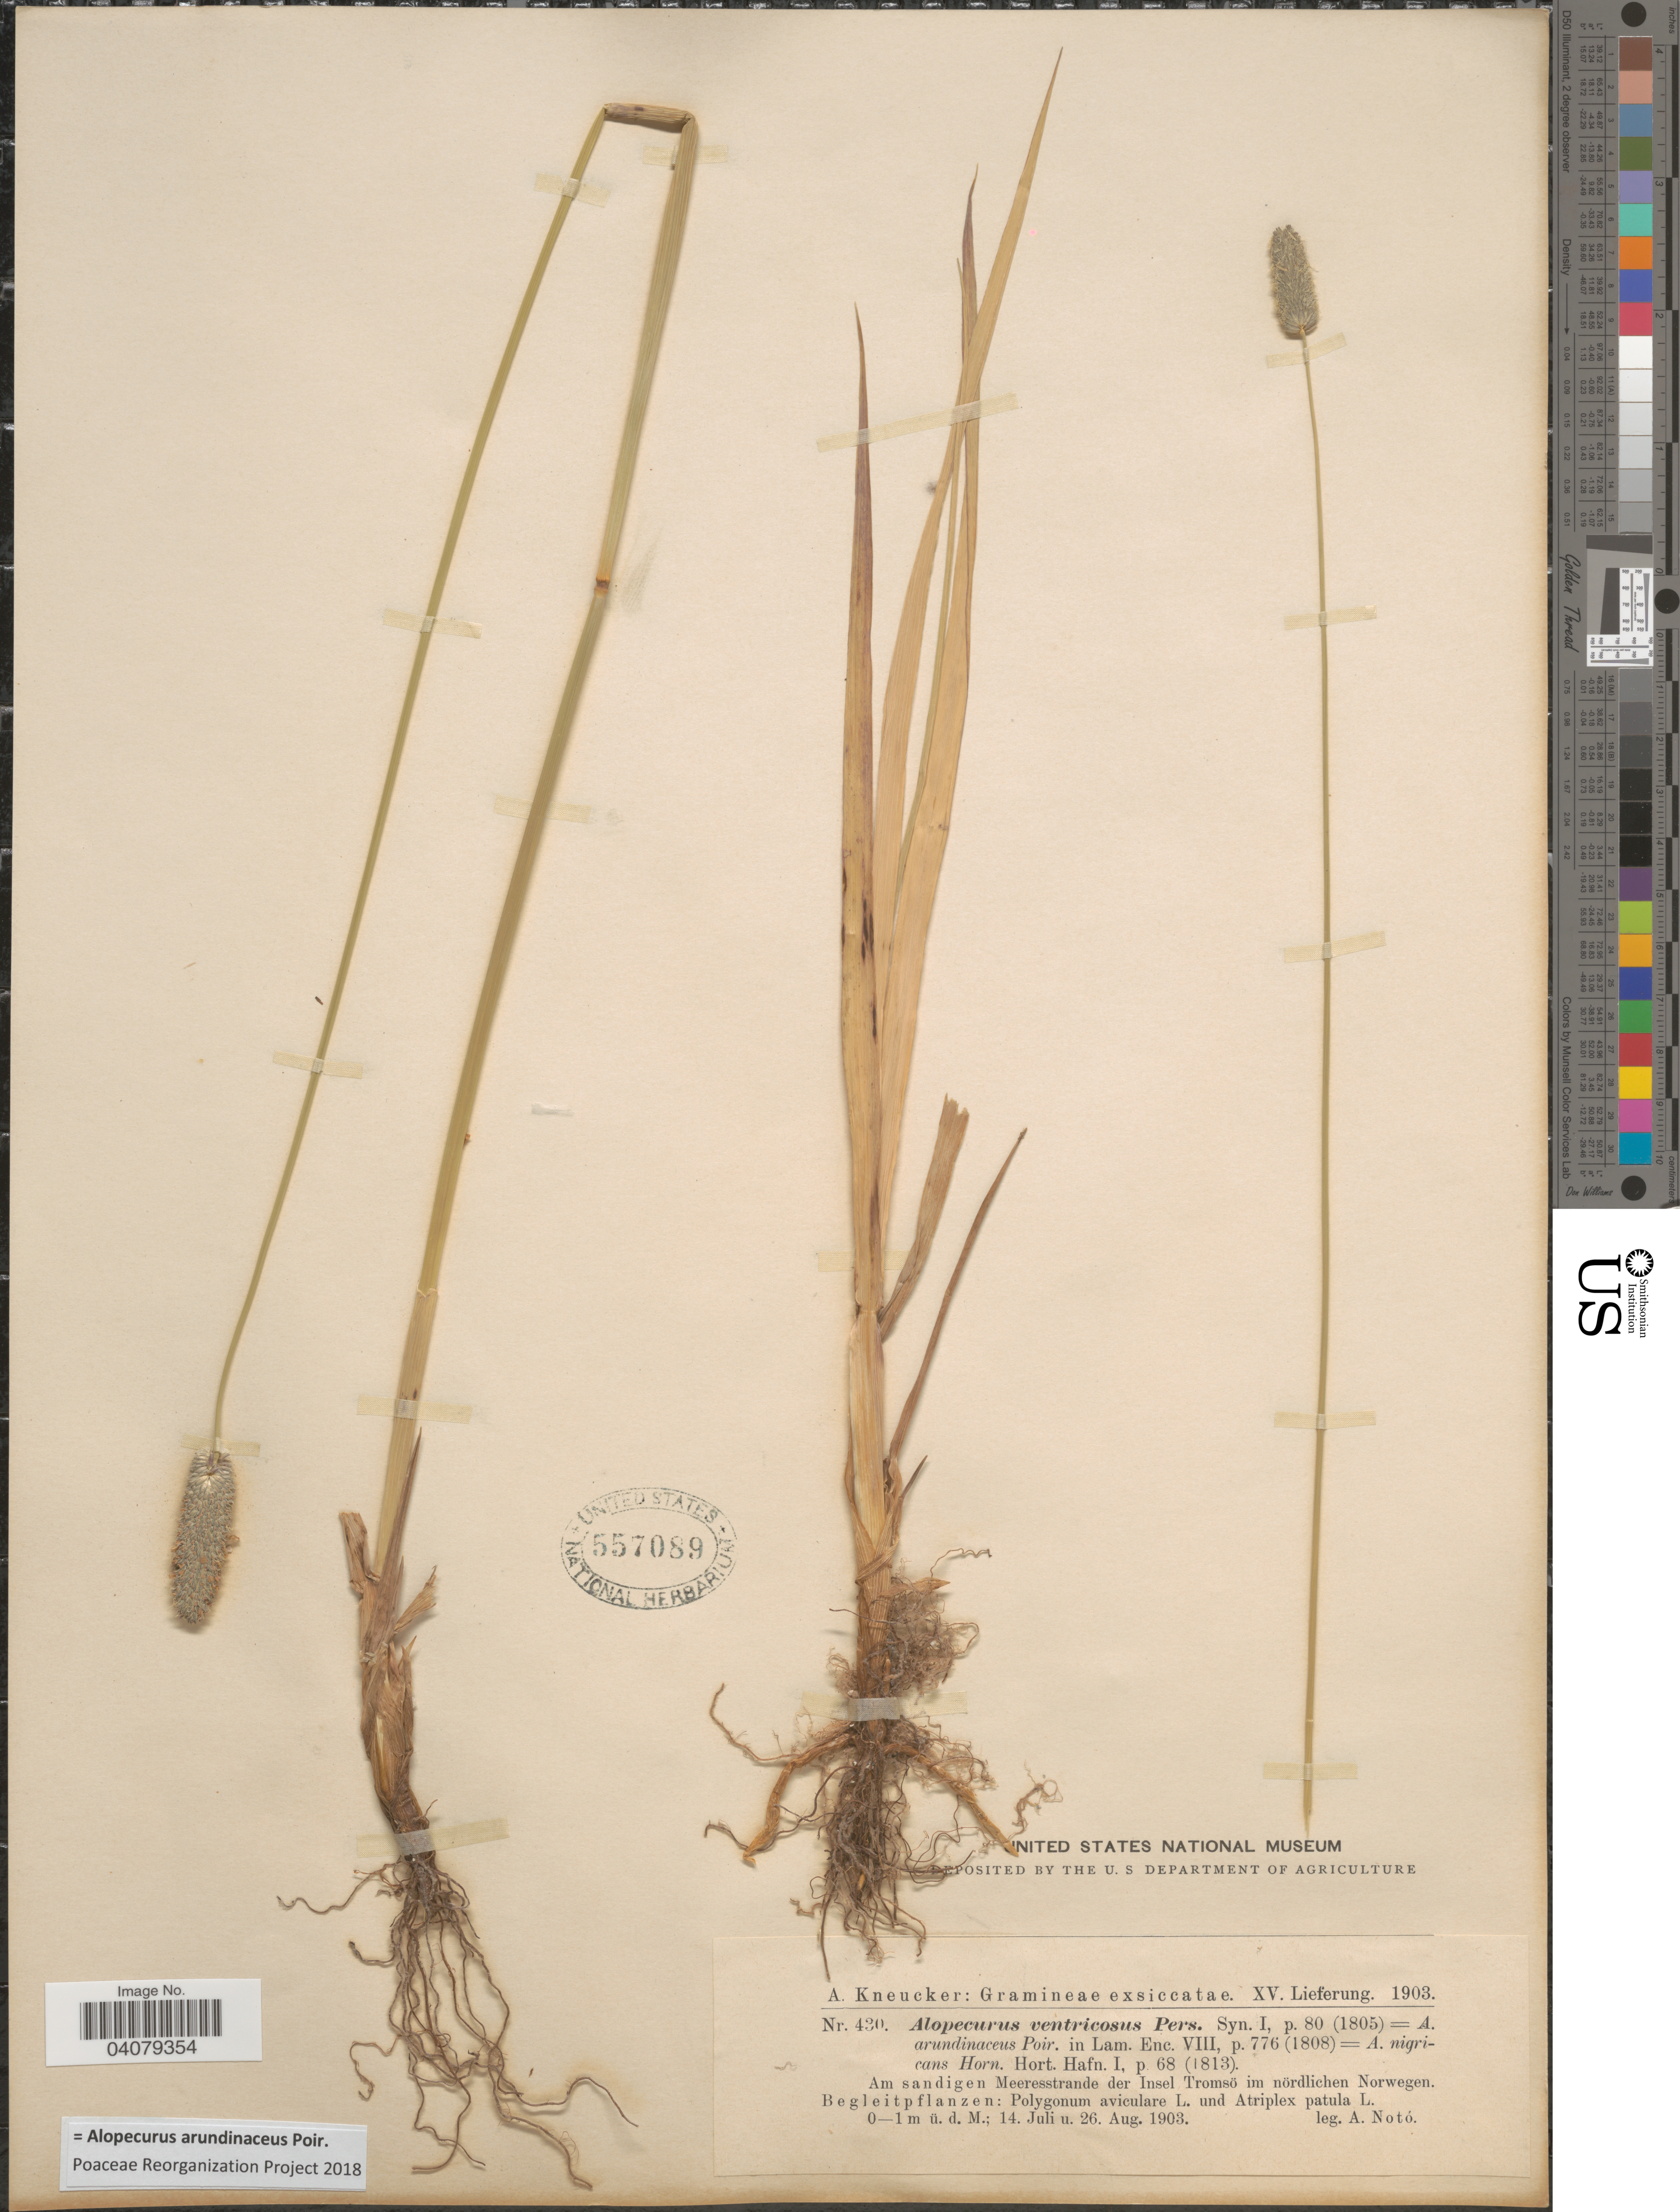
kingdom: Plantae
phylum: Tracheophyta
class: Liliopsida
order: Poales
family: Poaceae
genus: Alopecurus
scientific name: Alopecurus arundinaceus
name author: Poir.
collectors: A. Noto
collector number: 430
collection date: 1903-07-14/1903-08-26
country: Norway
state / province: Troms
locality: Am sandigen Meeresstrande der Insel Tromsö im nördlichen Norwegen.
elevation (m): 0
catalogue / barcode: US 557089